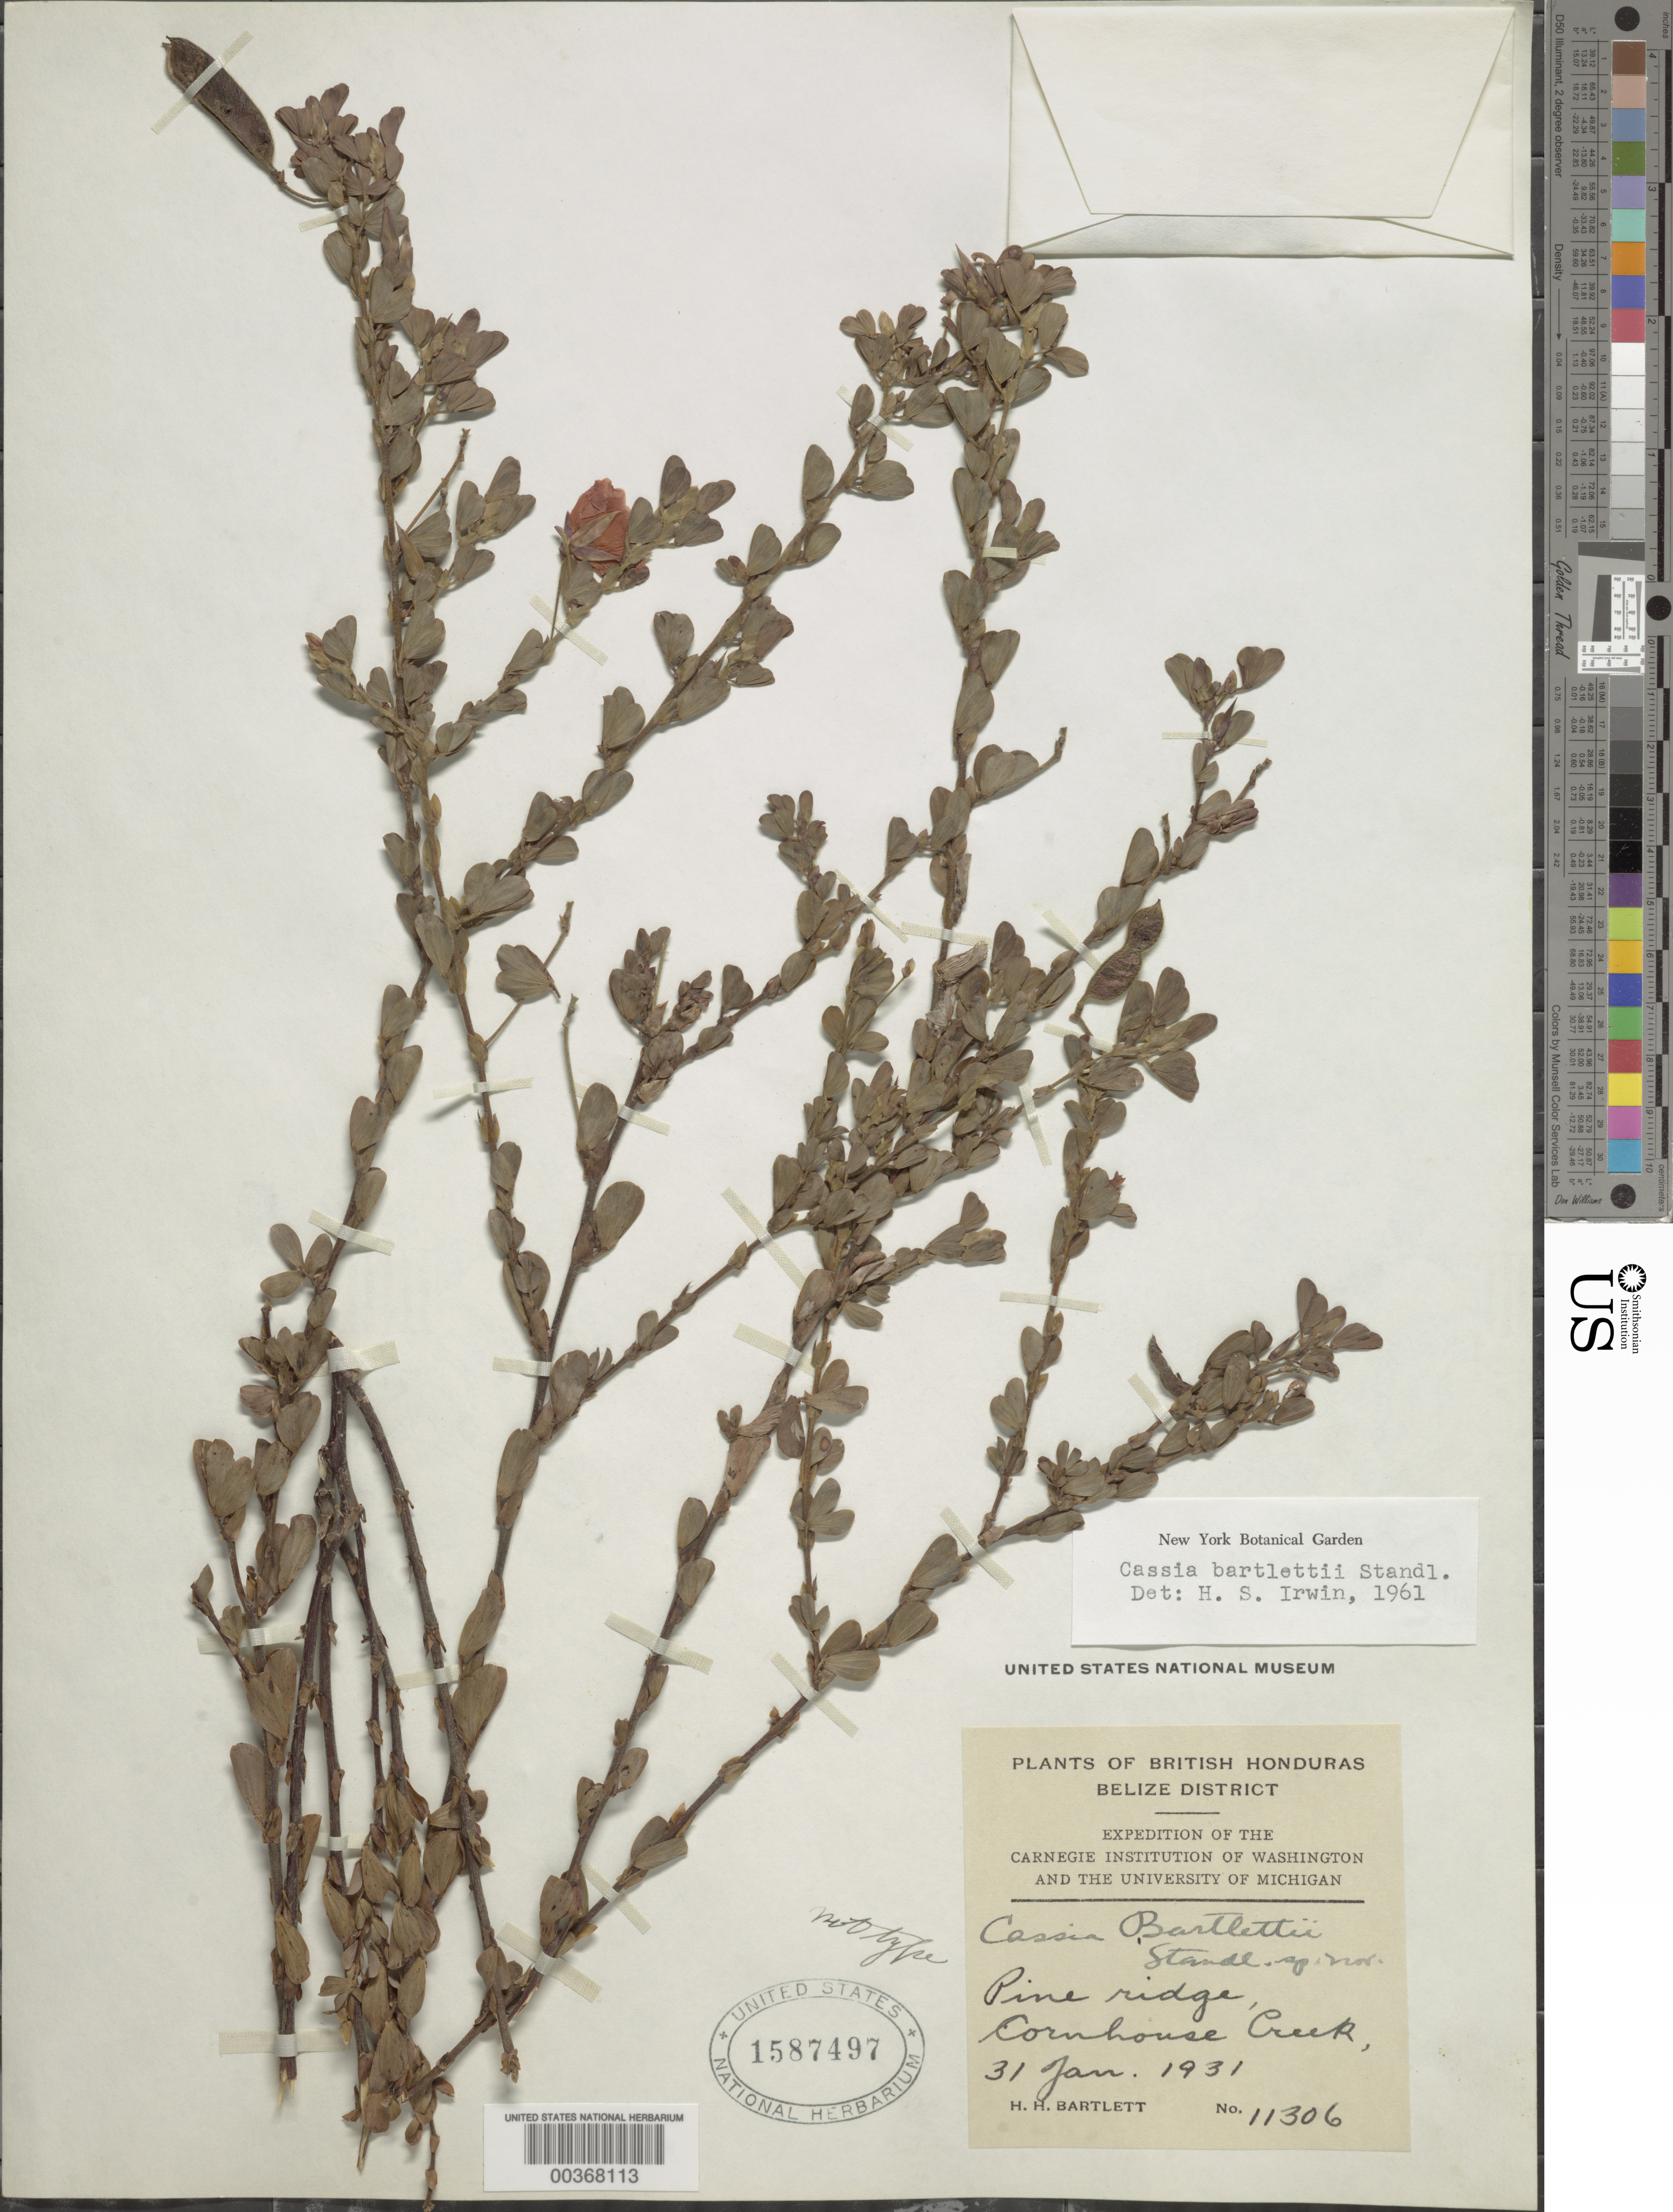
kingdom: Plantae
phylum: Tracheophyta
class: Magnoliopsida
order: Fabales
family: Fabaceae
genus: Chamaecrista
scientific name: Chamaecrista desvauxii var. mollissima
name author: (Benth.) H.S. Irwin & Barneby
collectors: H. H. Bartlett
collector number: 11306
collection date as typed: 31 Jan 1931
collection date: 1931-01-31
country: Belize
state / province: Belize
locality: Cornhouse Creek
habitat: Pine ridge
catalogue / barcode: US 1587497